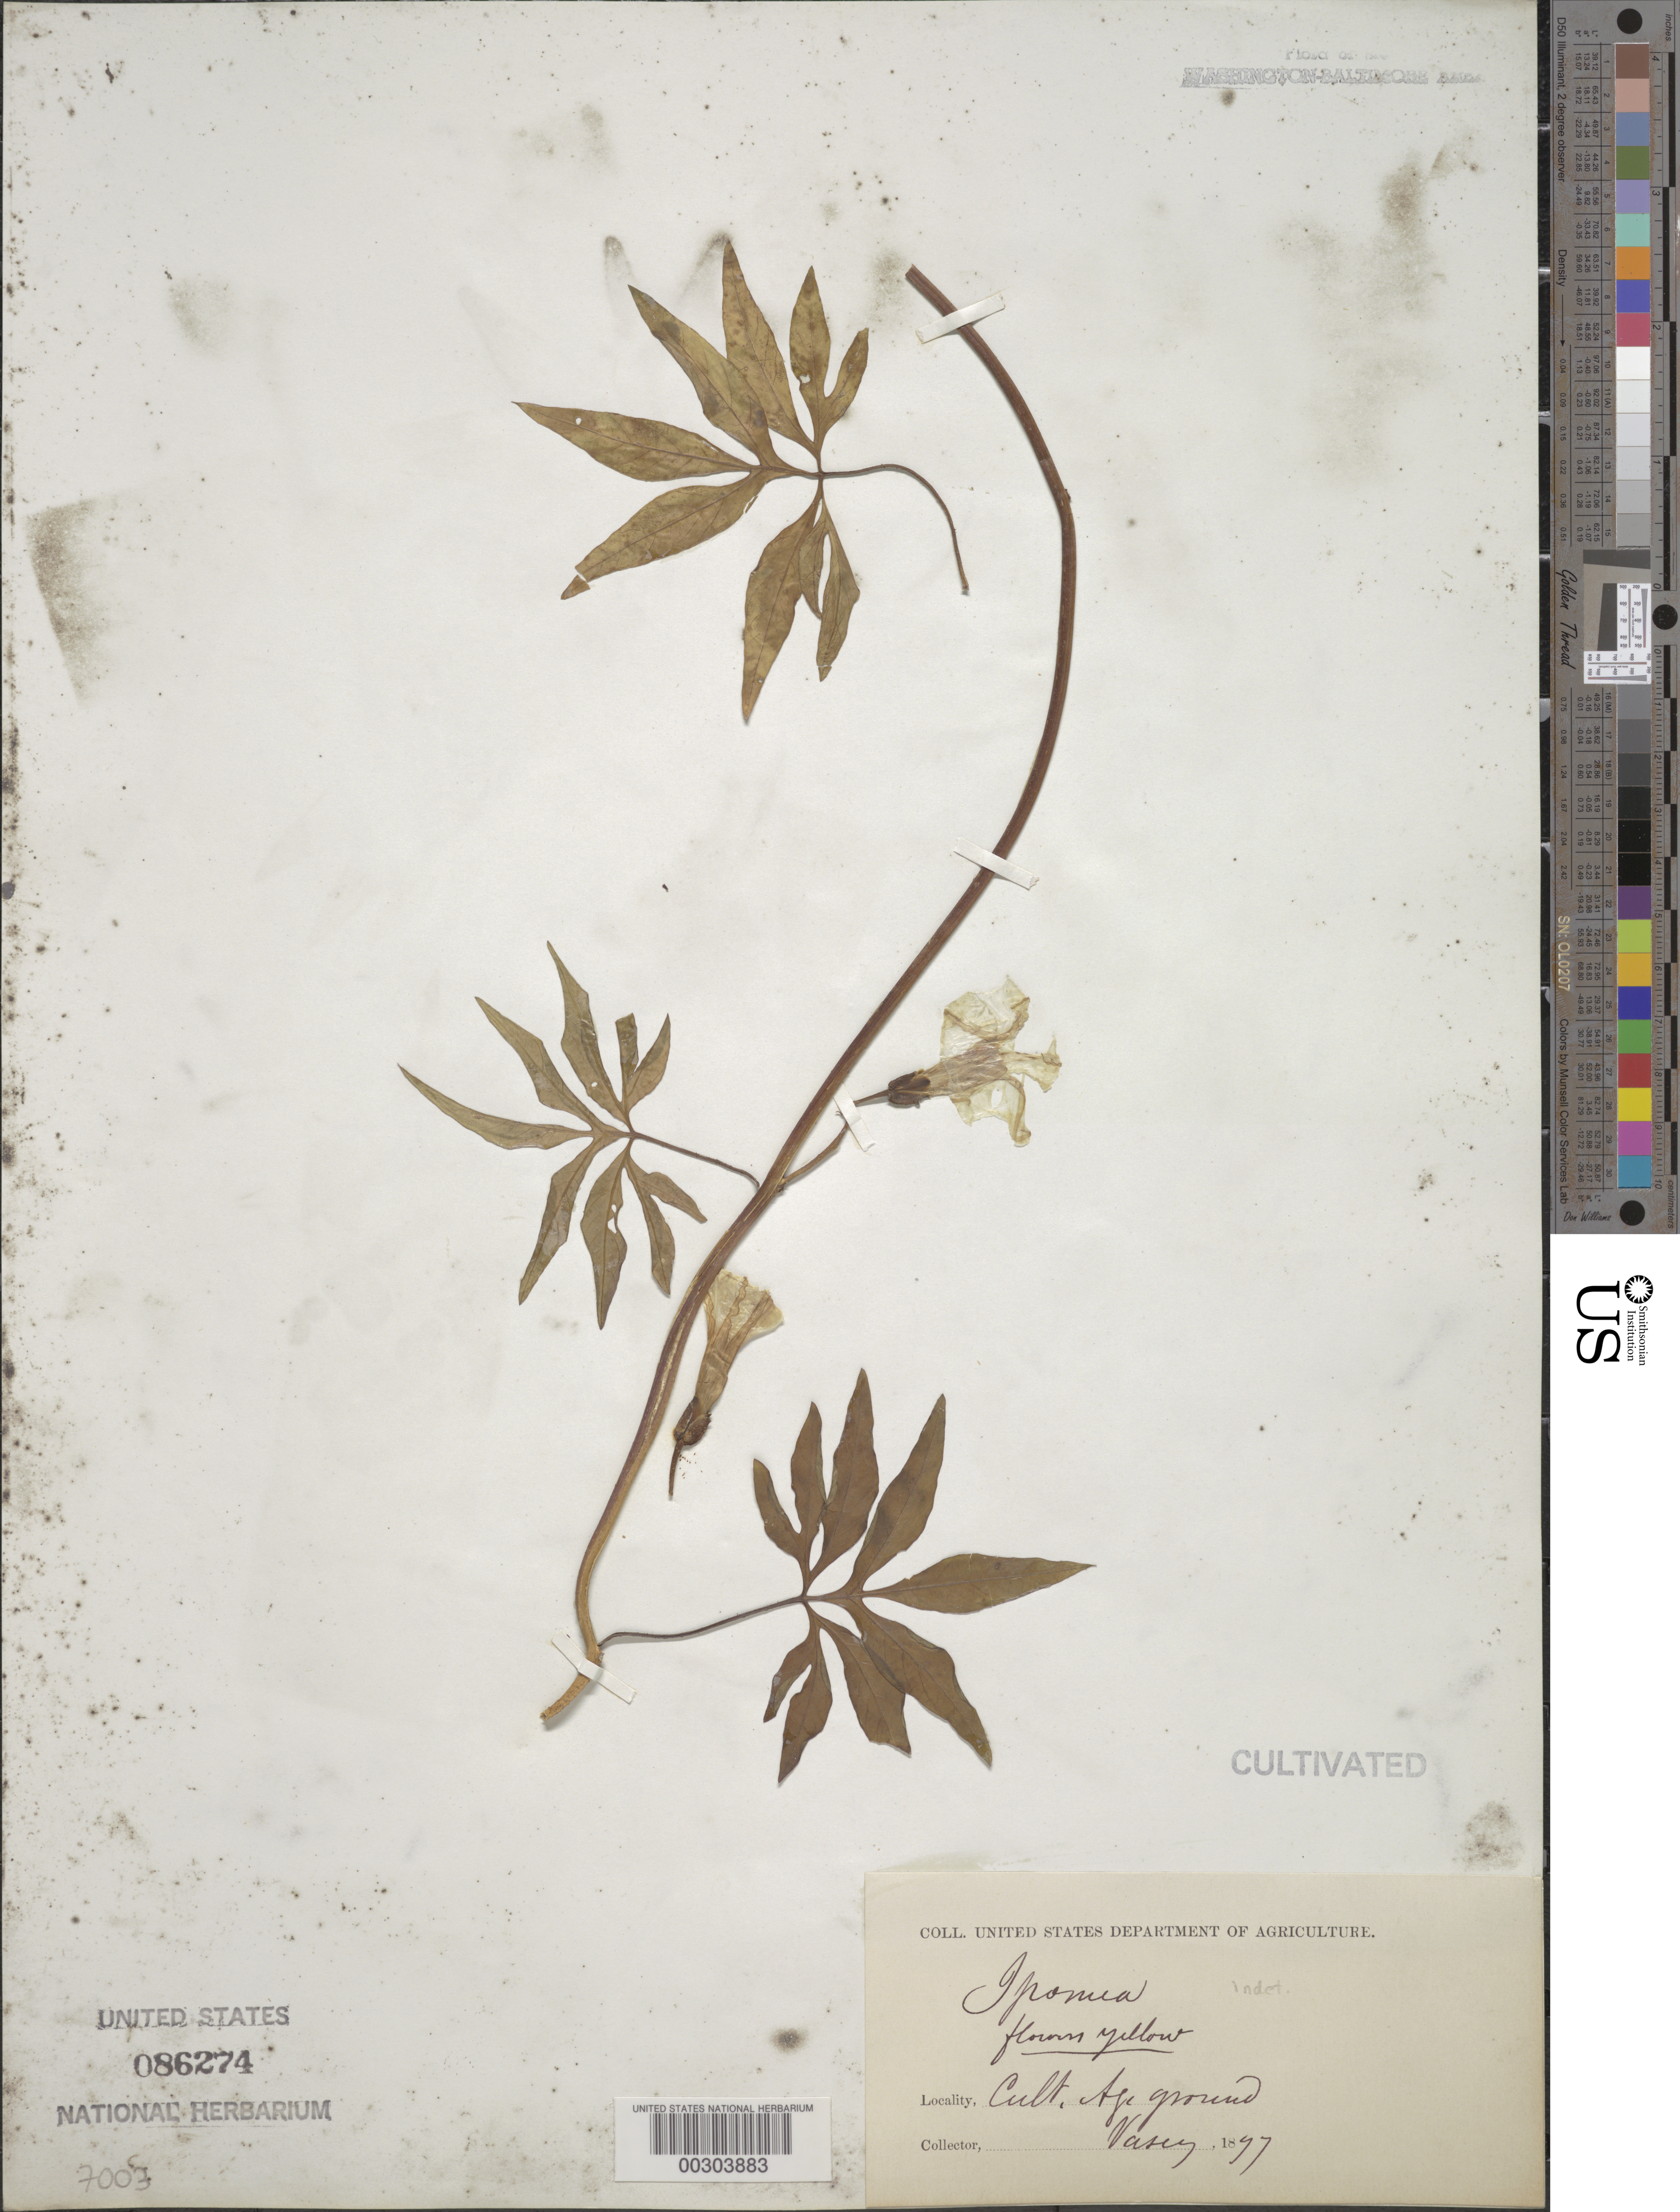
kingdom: Plantae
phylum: Tracheophyta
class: Magnoliopsida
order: Solanales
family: Convolvulaceae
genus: Ipomoea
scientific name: Ipomoea sp.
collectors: G. R. Vasey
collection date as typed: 1877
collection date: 1877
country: United States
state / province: District of Columbia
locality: Department of Agriculture grounds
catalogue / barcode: US 86274